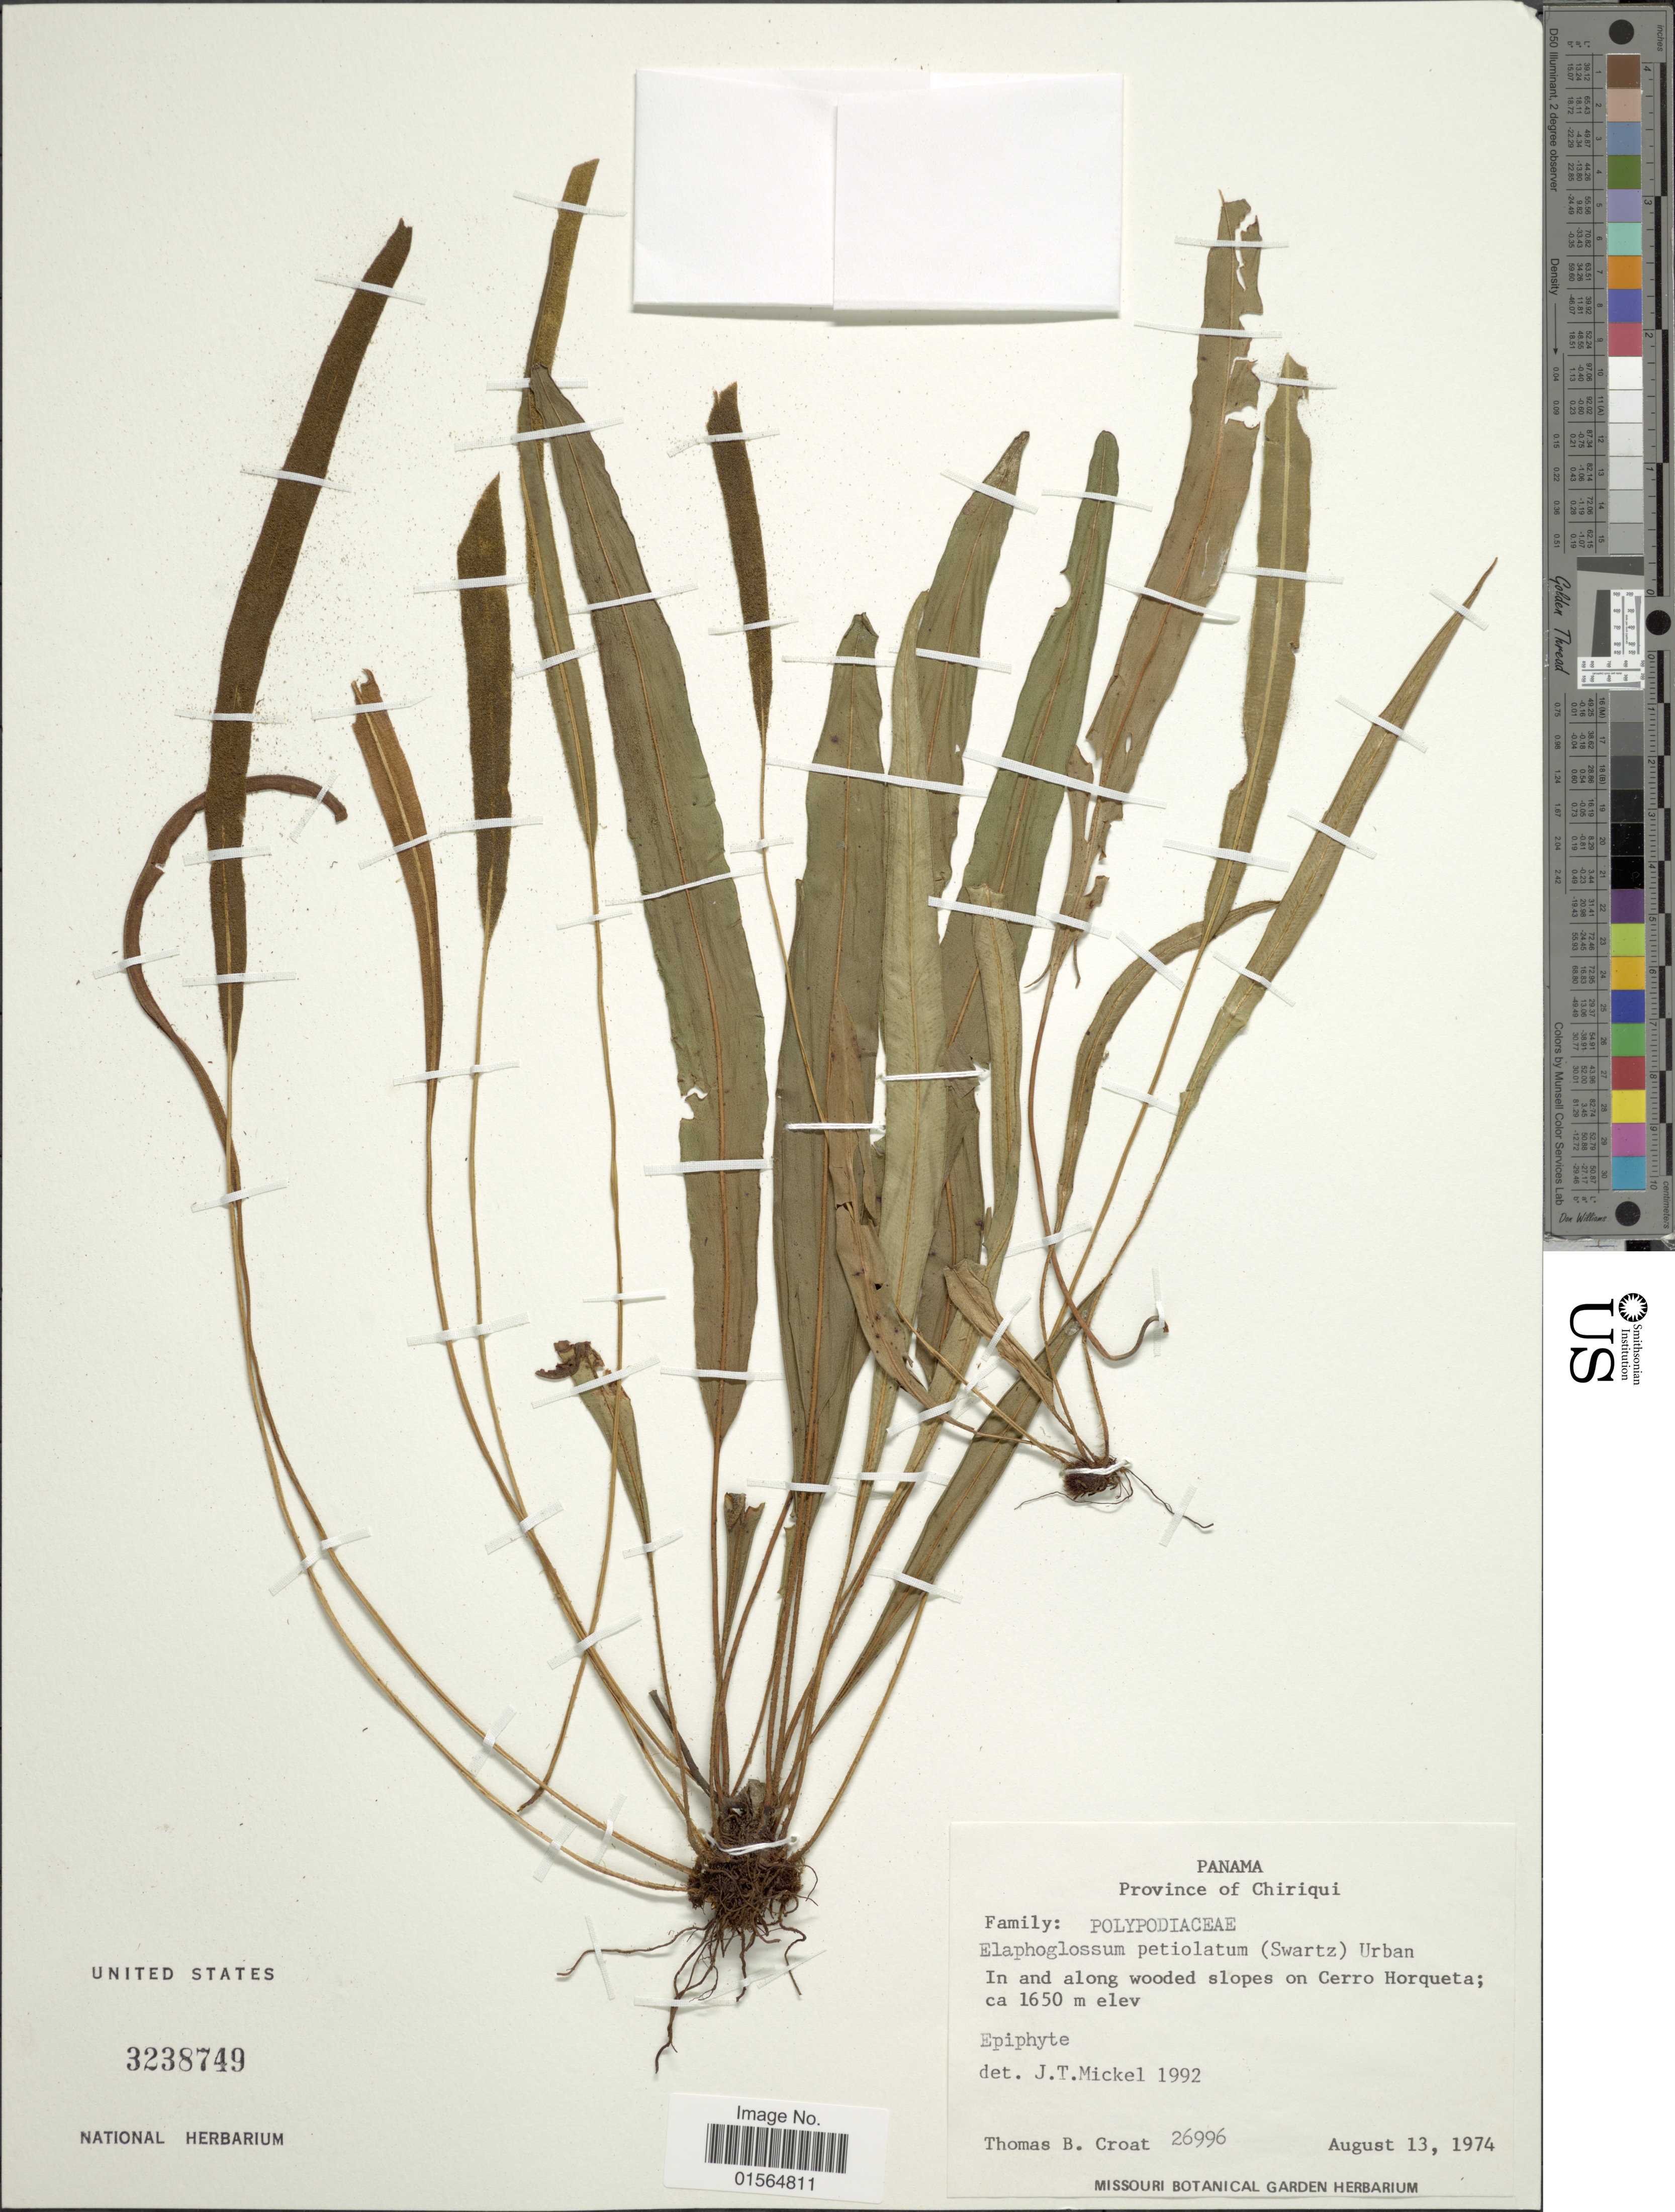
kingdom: Plantae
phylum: Tracheophyta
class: Polypodiopsida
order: Polypodiales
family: Dryopteridaceae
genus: Elaphoglossum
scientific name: Elaphoglossum petiolatum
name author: (Sw.) Urb.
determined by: Martinez-Becerril, Ana G.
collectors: T. B. Croat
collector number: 26996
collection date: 1974-08-13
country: Panama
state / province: Chiriqui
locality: In and along wooded slopes on Cerro Horqueta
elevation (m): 1650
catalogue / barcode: US 3238749